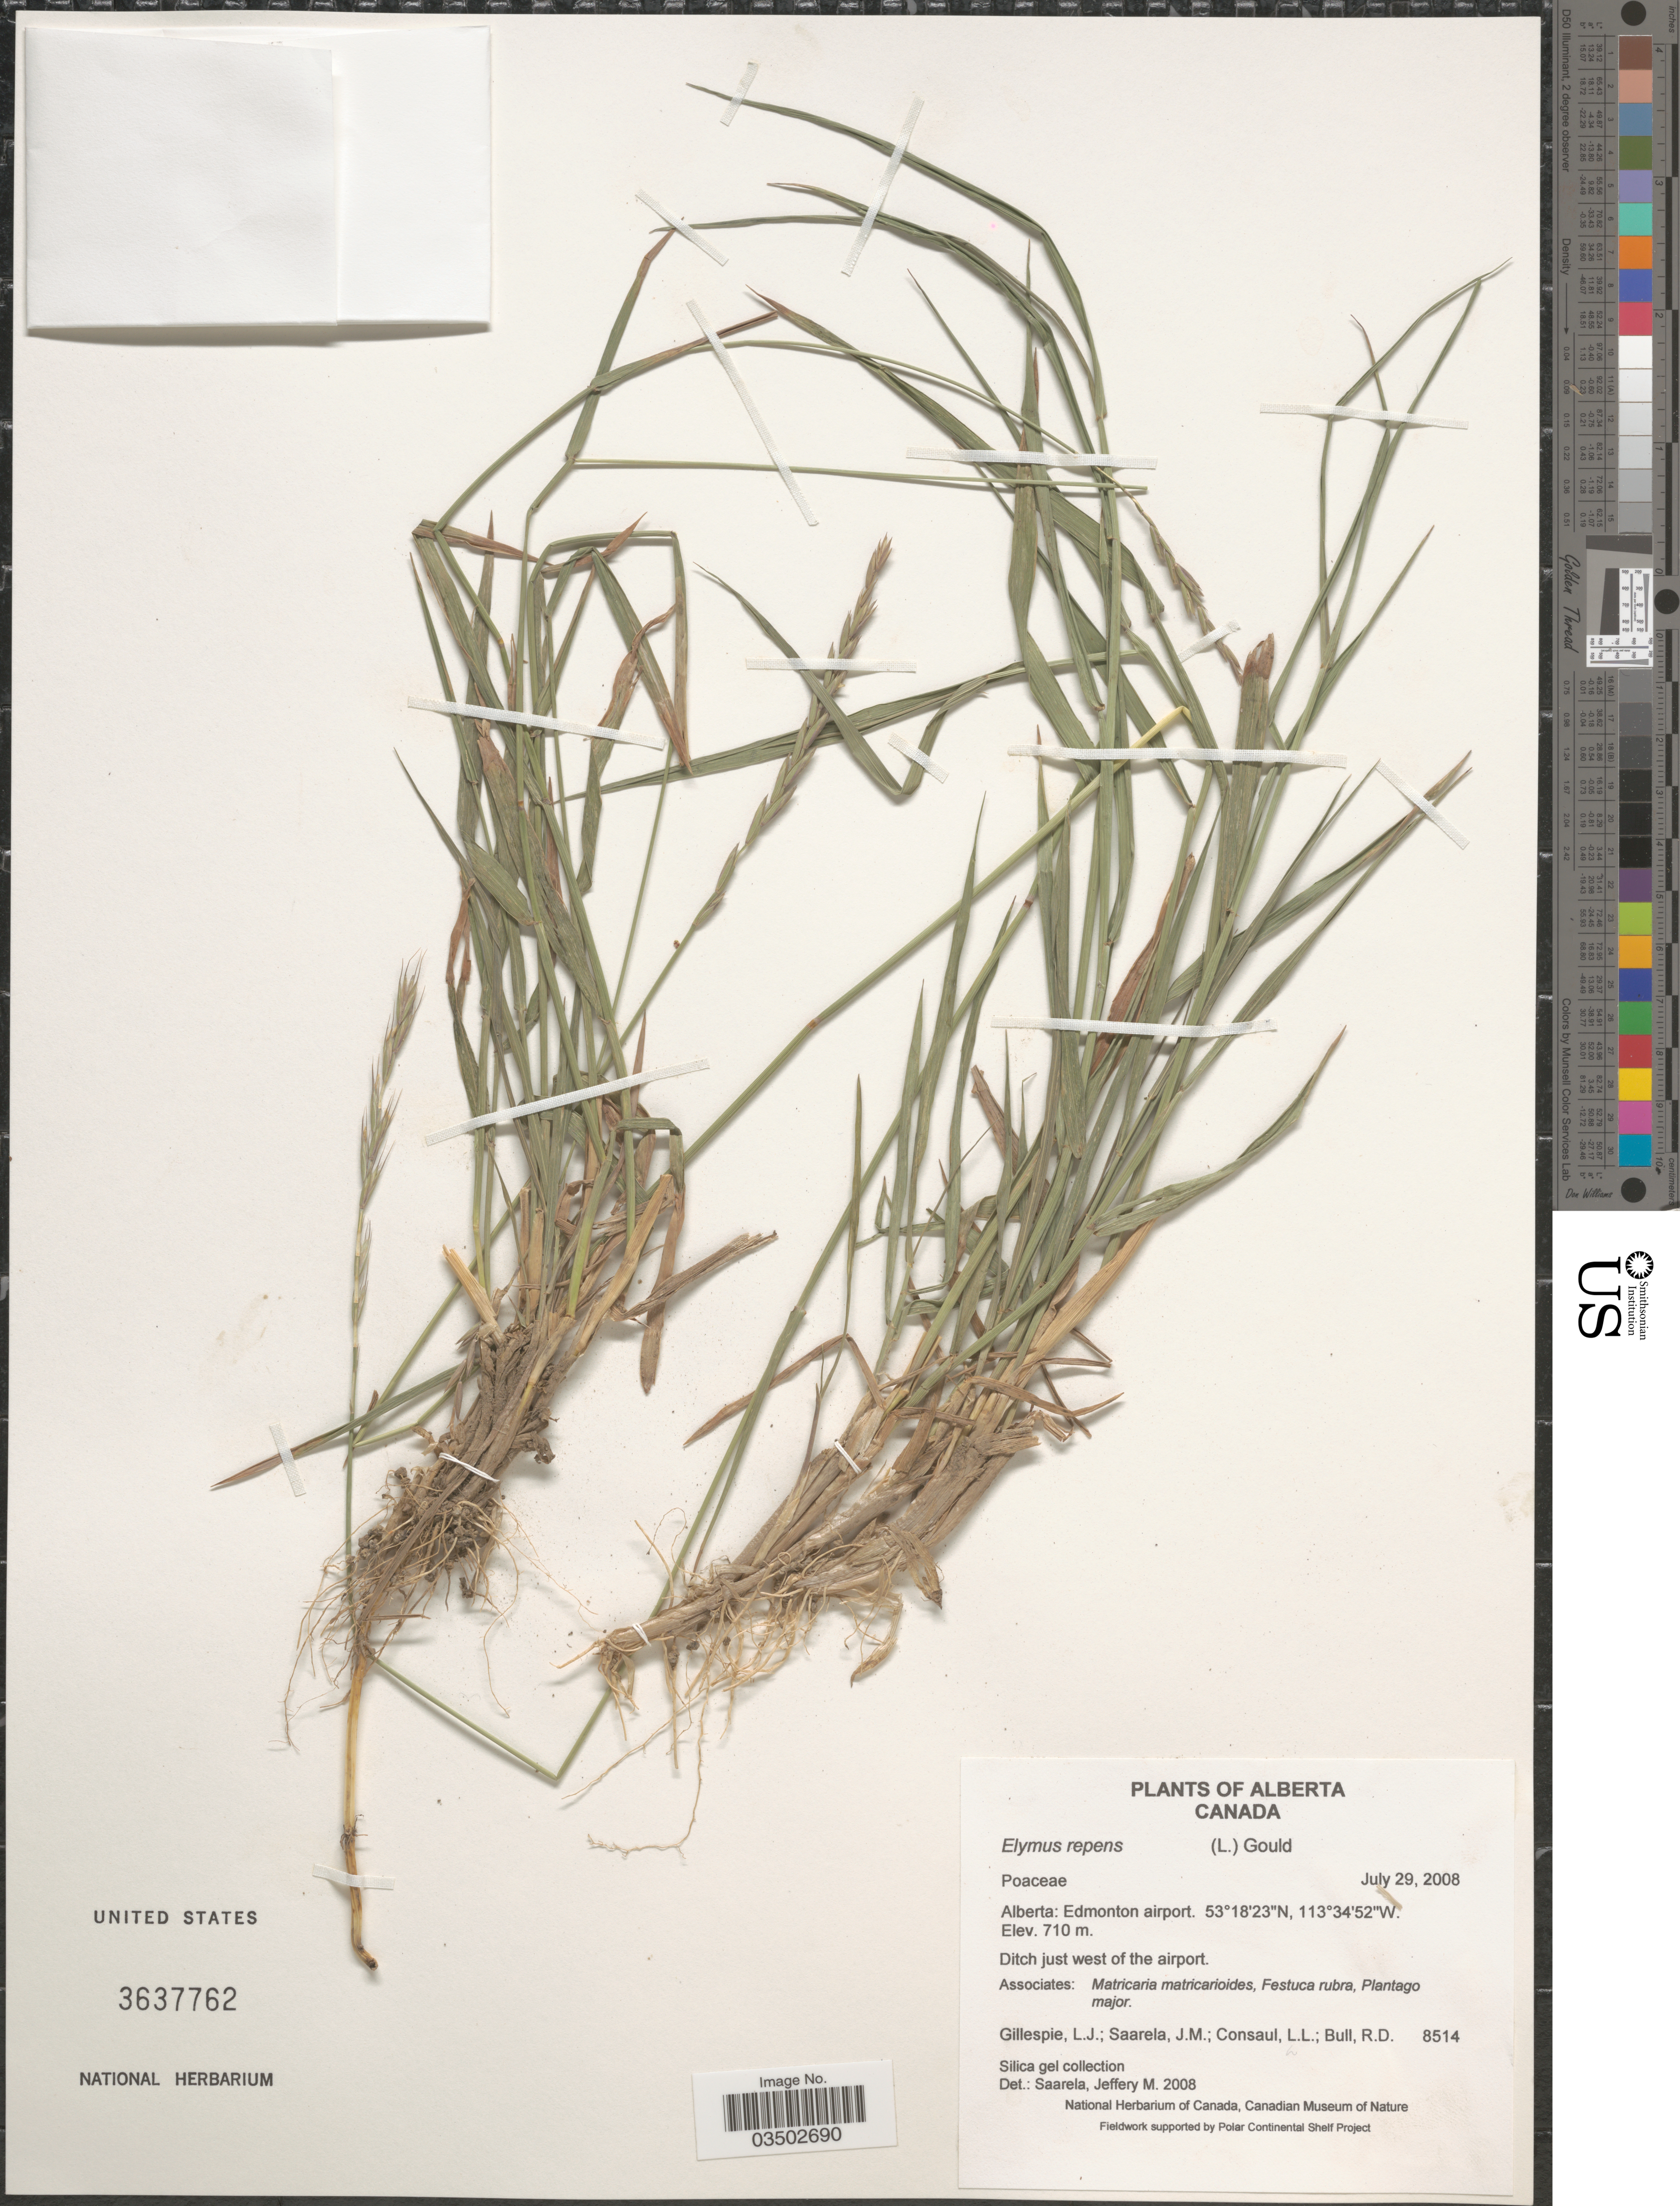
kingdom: Plantae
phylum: Tracheophyta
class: Liliopsida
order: Poales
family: Poaceae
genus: Elymus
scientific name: Elymus repens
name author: (L.) Gould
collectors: L. Gillespie, J. Saarela, L. Consaul & R. Bull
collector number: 8514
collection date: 2008-07-29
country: Canada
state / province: Alberta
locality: Edmonton airport.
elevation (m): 710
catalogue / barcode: US 3637762